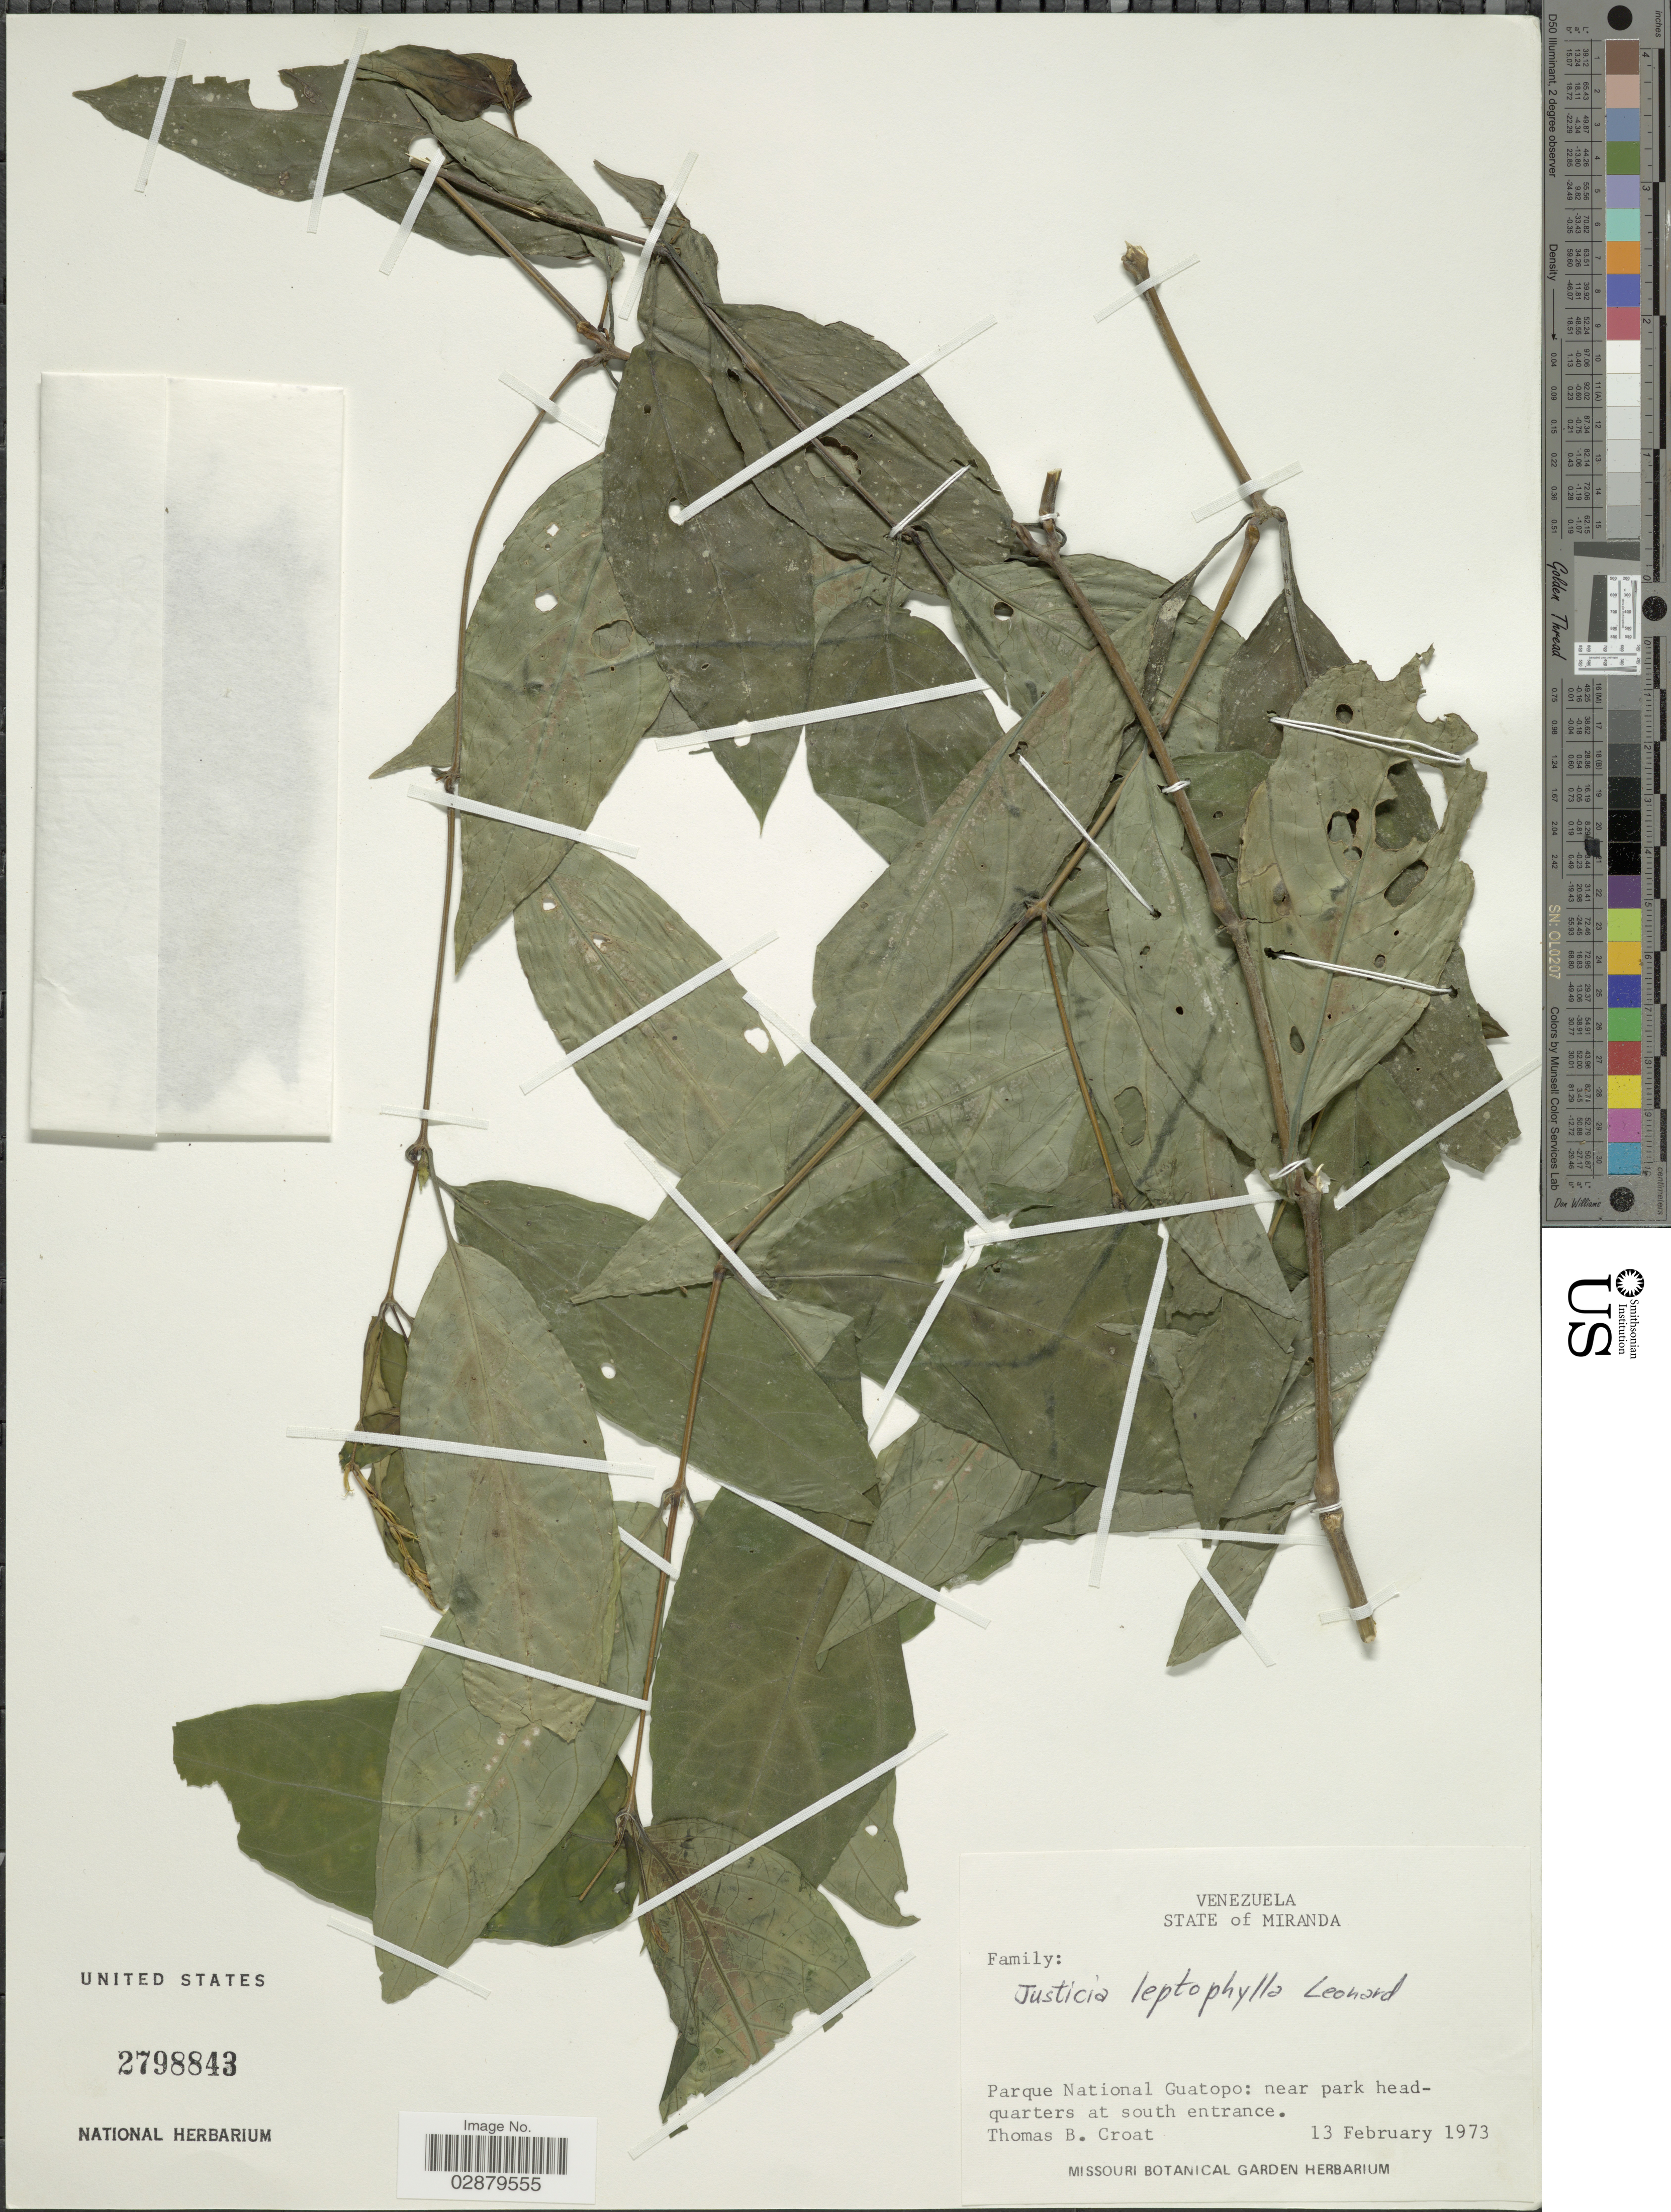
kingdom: Plantae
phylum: Tracheophyta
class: Magnoliopsida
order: Lamiales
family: Acanthaceae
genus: Justicia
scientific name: Justicia leptophylla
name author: Leonard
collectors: T. B. Croat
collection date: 1973-02-13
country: Venezuela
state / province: Miranda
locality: Parque National Guatopo: near park head-quarters at south entrance.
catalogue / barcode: US 2798843